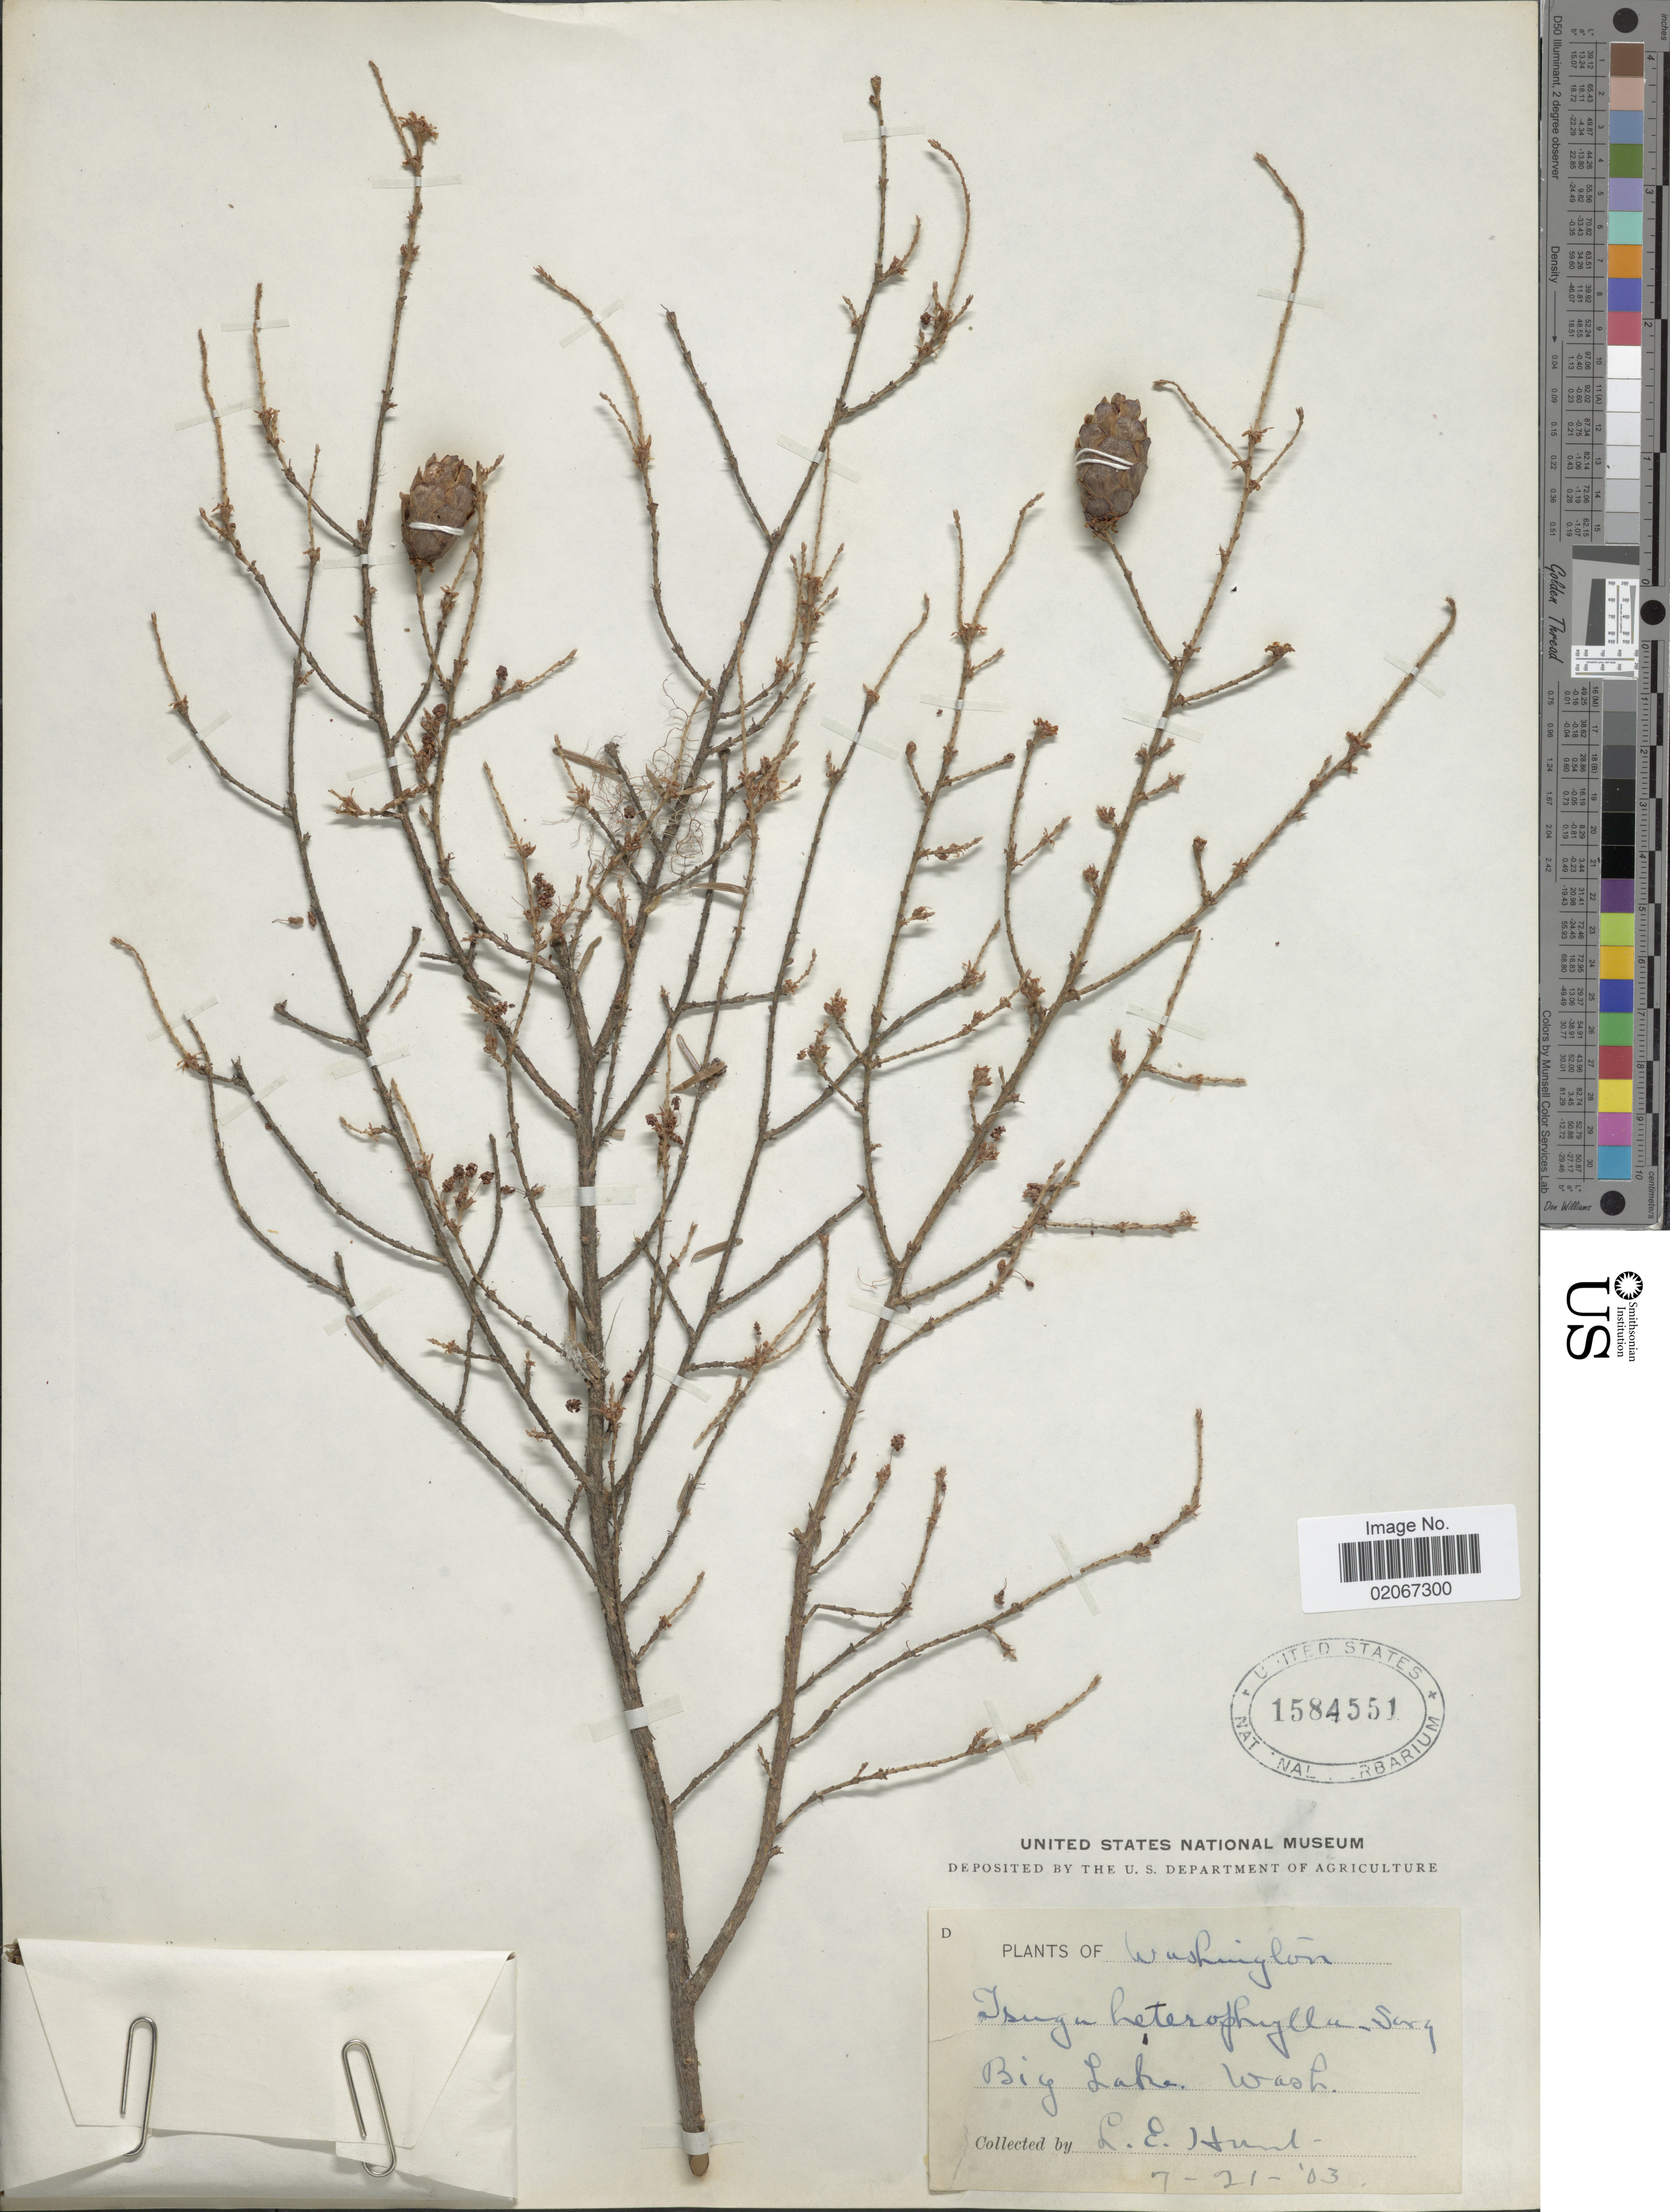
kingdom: Plantae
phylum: Tracheophyta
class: Pinopsida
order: Pinales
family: Pinaceae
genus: Tsuga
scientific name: Tsuga heterophylla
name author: (Raf.) Sarg.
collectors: L. Hunt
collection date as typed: Transcribed d/m/y: 21/7/3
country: United States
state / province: Washington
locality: Big Lake, Wash.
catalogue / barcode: US 1584551